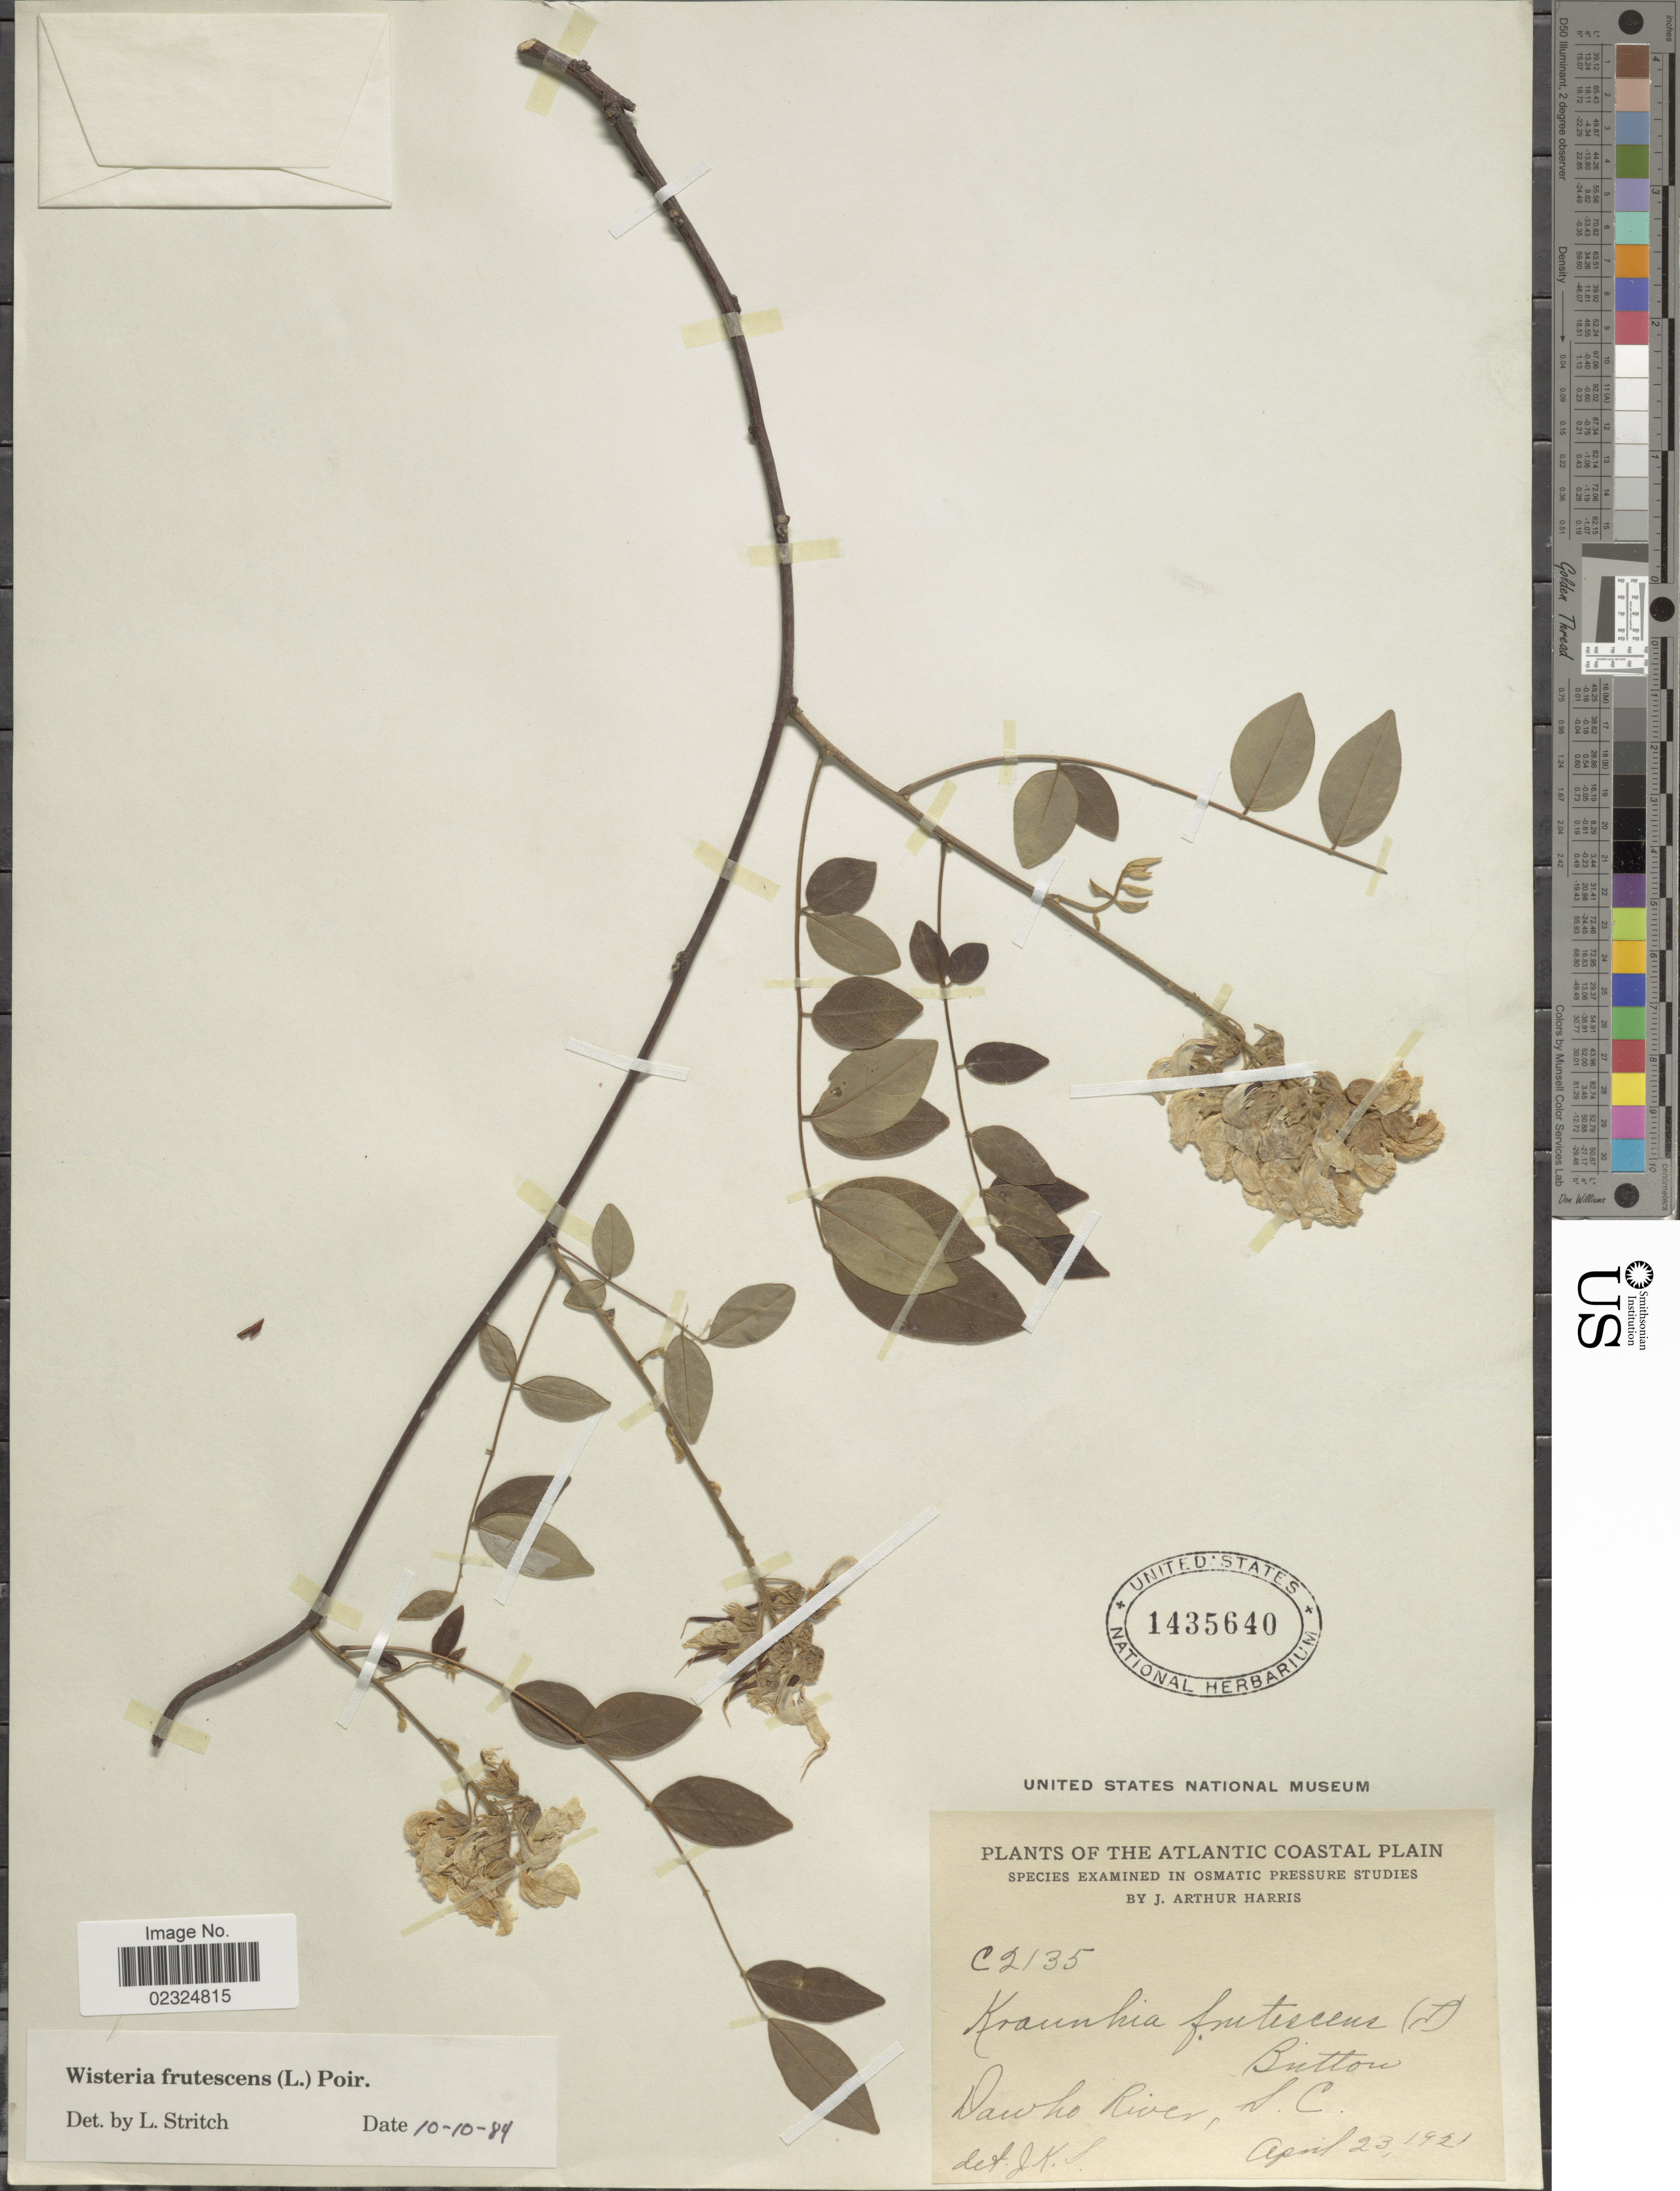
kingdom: Plantae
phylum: Tracheophyta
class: Magnoliopsida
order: Fabales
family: Fabaceae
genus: Wisteria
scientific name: Wisteria frutescens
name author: (L.) Poir.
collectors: J. K. S.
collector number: C2135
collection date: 1921-04-23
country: United States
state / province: South Carolina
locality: Dawho River, Atlantic Coastal Plain.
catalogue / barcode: US 1435640